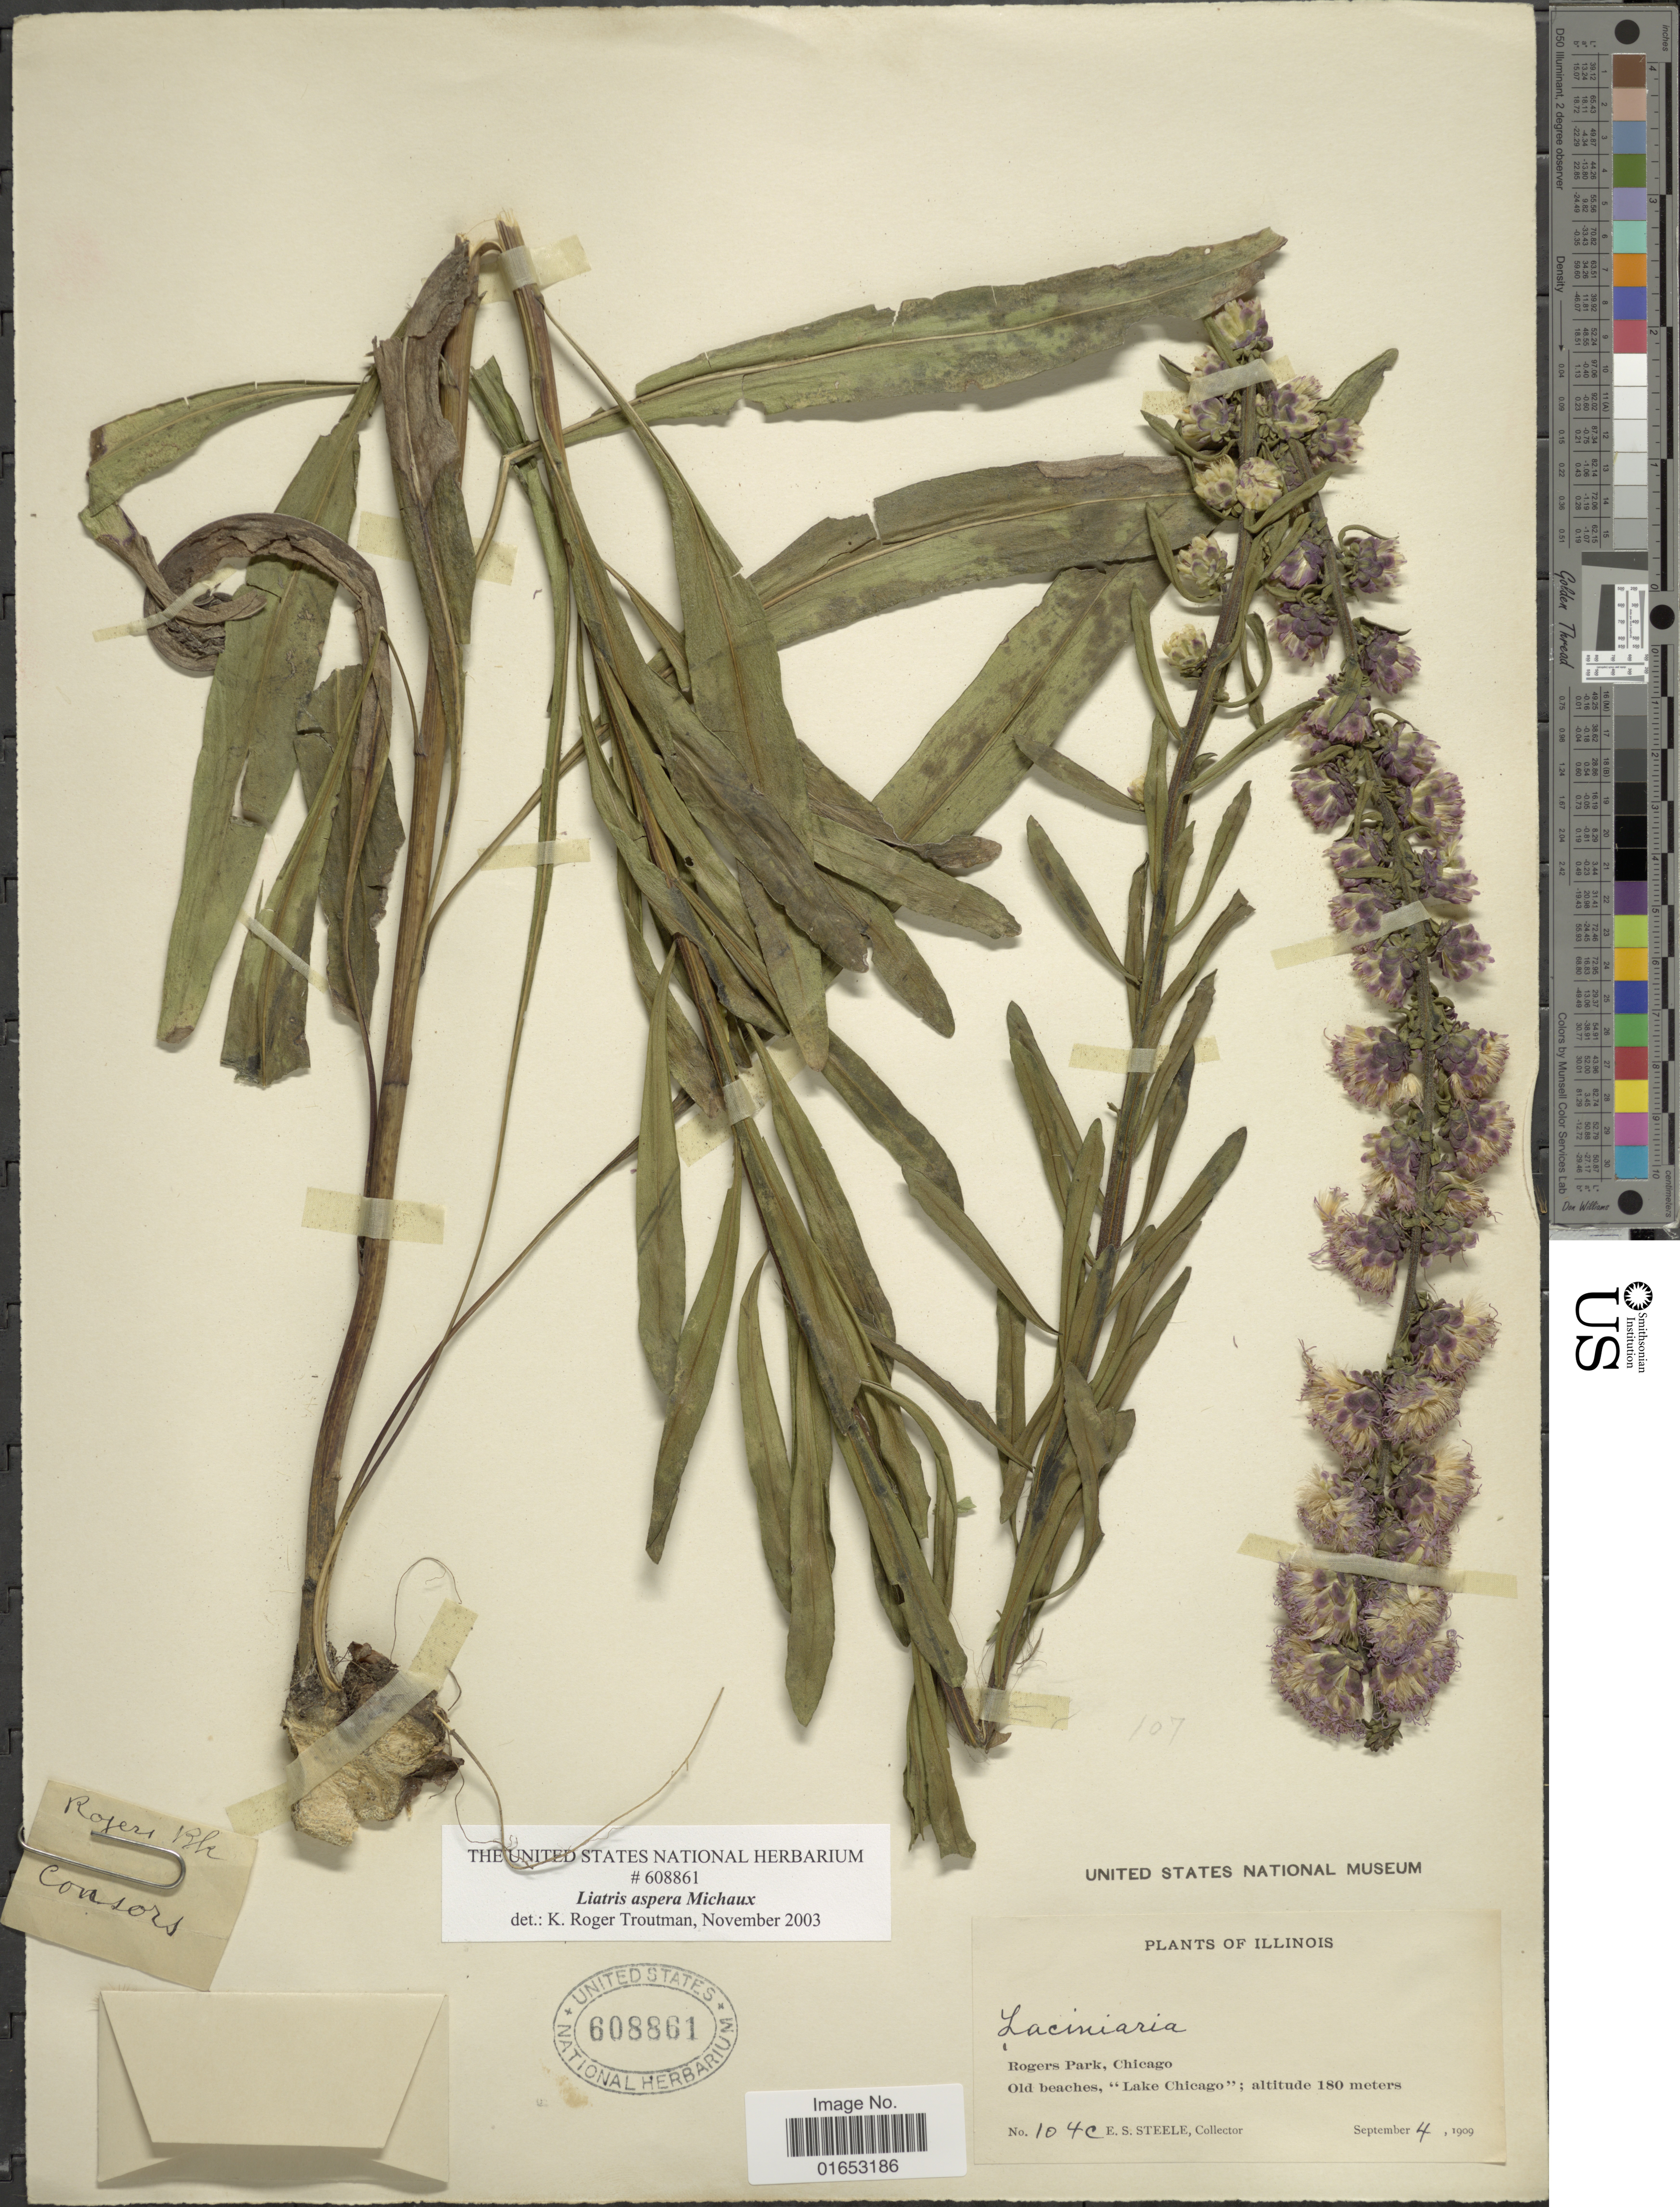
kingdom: Plantae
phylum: Tracheophyta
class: Magnoliopsida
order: Asterales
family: Asteraceae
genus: Liatris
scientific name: Liatris aspera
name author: Michx.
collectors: E. Steele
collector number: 104c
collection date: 1909-09-04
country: United States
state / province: Illinois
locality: Rogers Park, Chicago, Old Beaches, "Lake Chicago"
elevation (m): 180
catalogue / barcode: US 608861